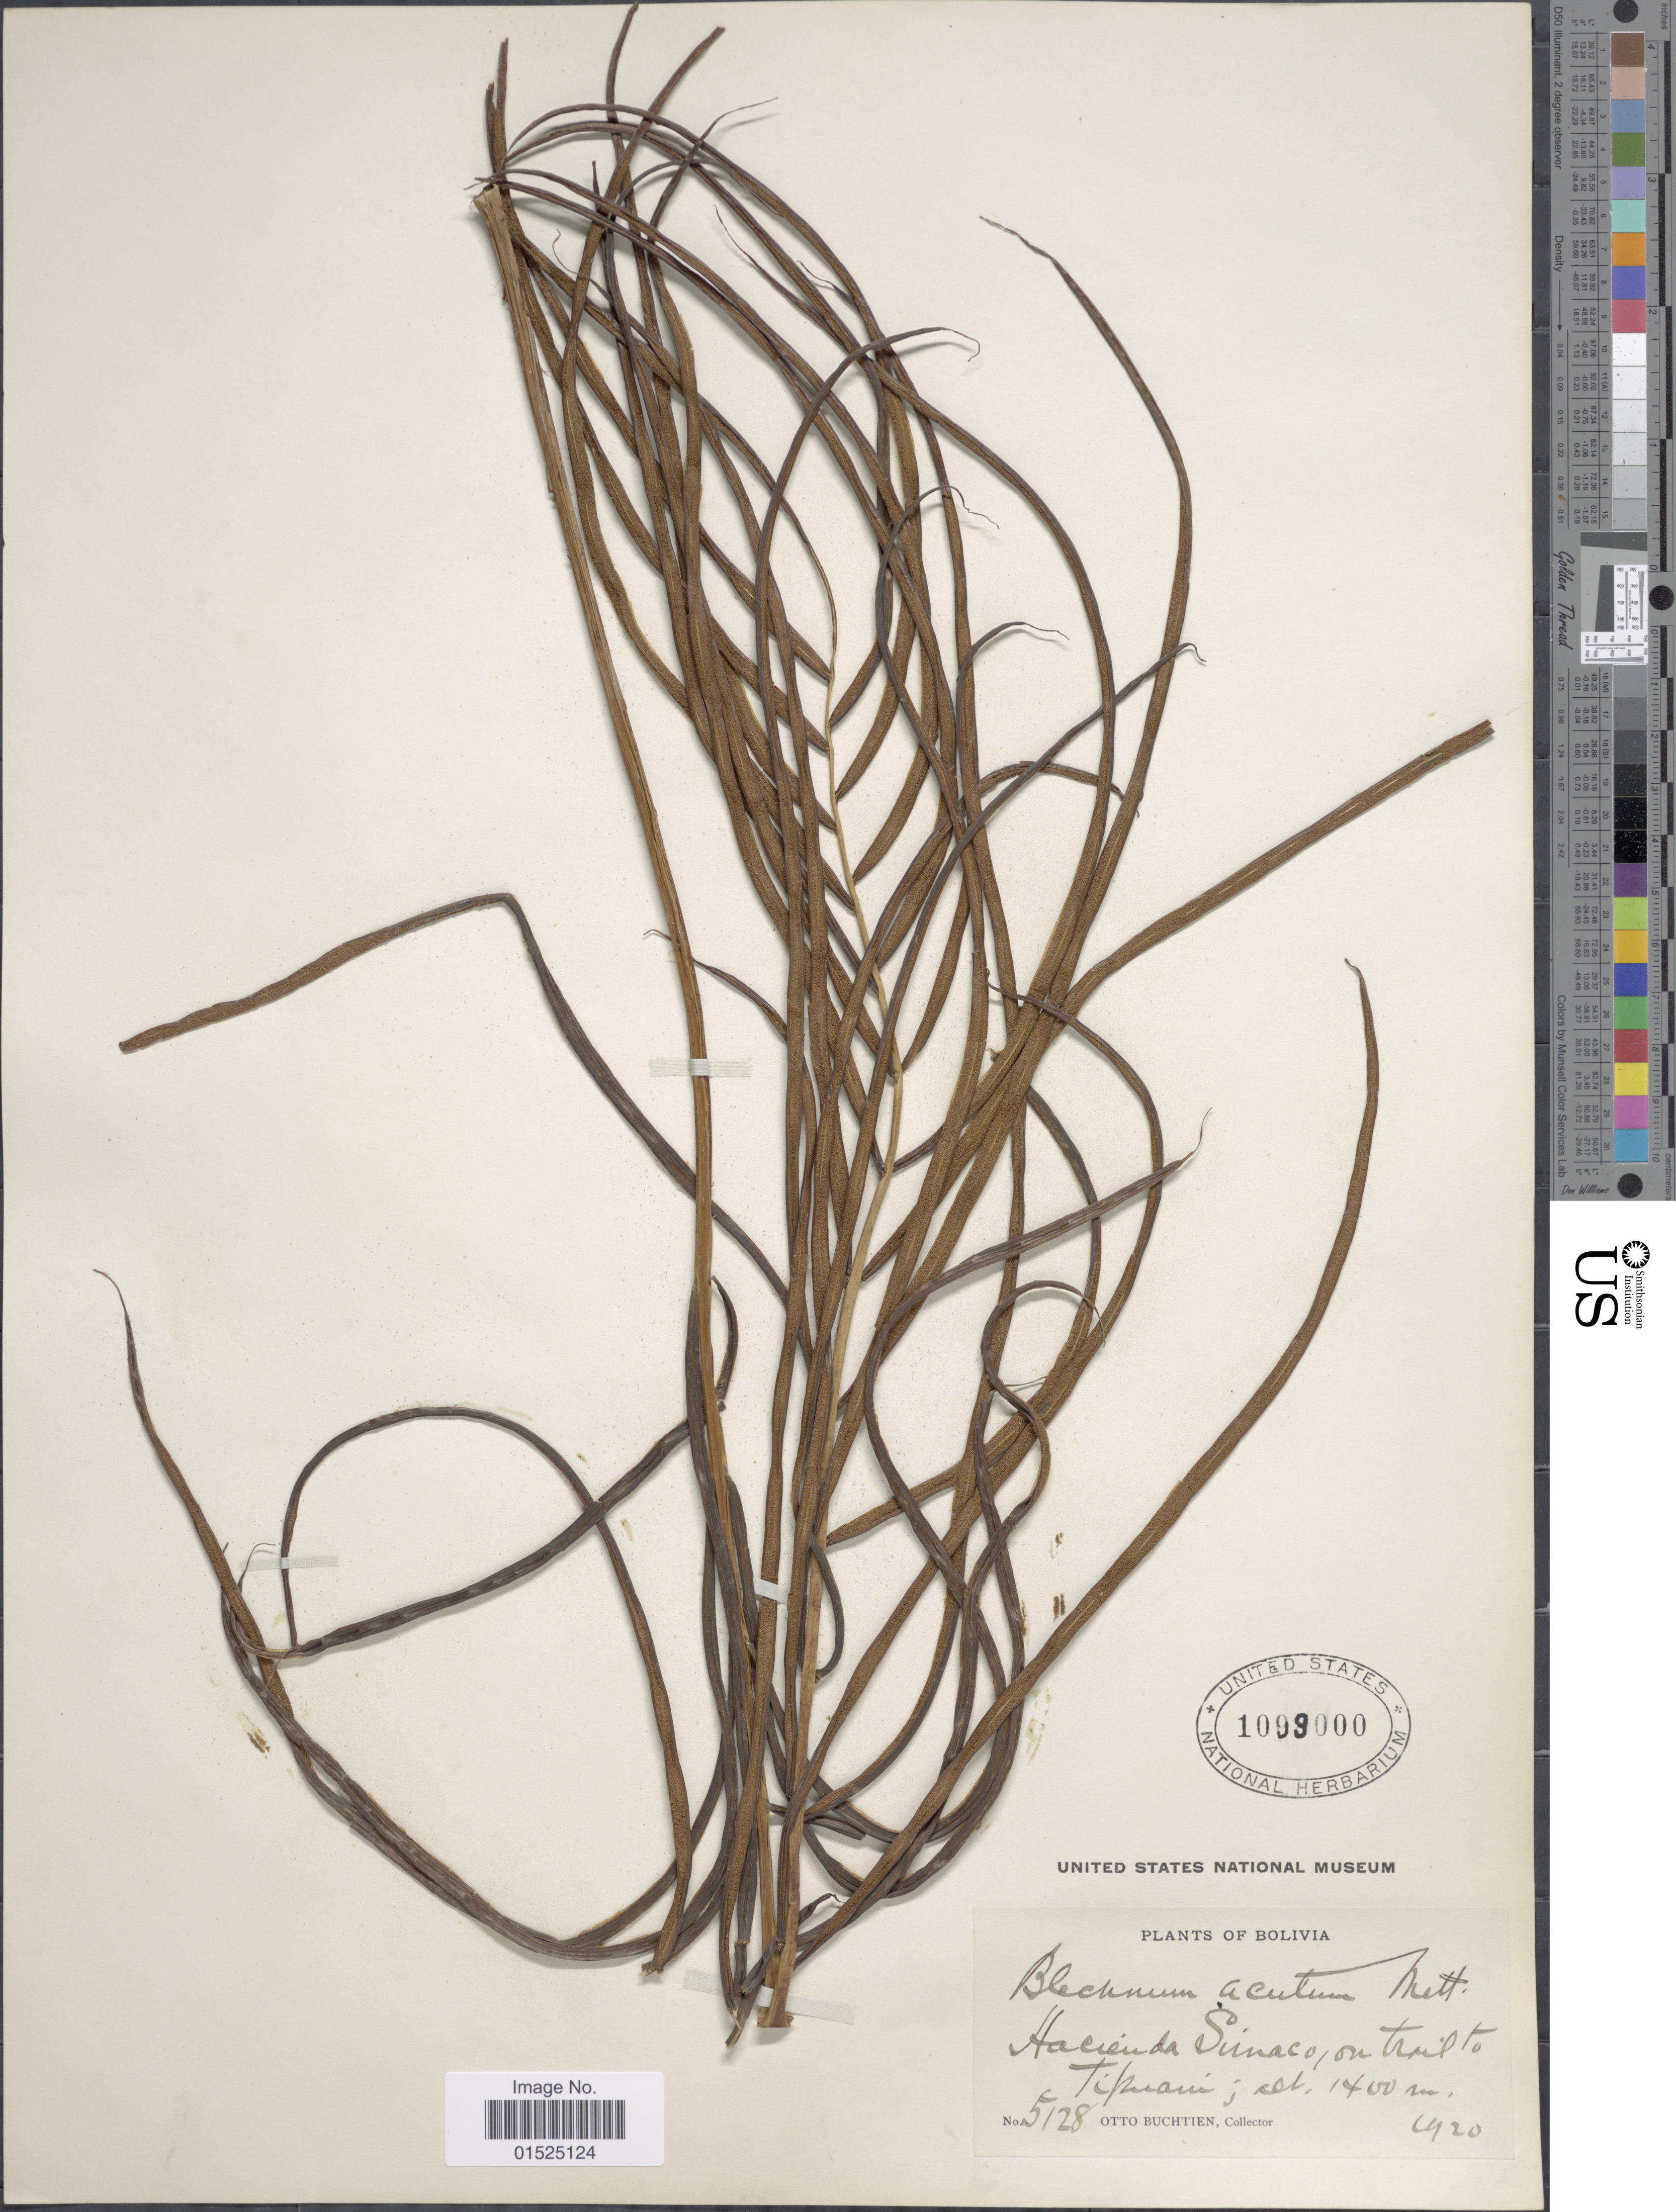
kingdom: Plantae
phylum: Tracheophyta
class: Polypodiopsida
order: Polypodiales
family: Blechnaceae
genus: Blechnum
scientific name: Blechnum acutum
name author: (Desv.) Mett.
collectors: O. Buchtien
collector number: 5128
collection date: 1920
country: Bolivia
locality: Hacienda Simaco, on trail toTipuani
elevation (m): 1400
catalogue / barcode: US 1099000